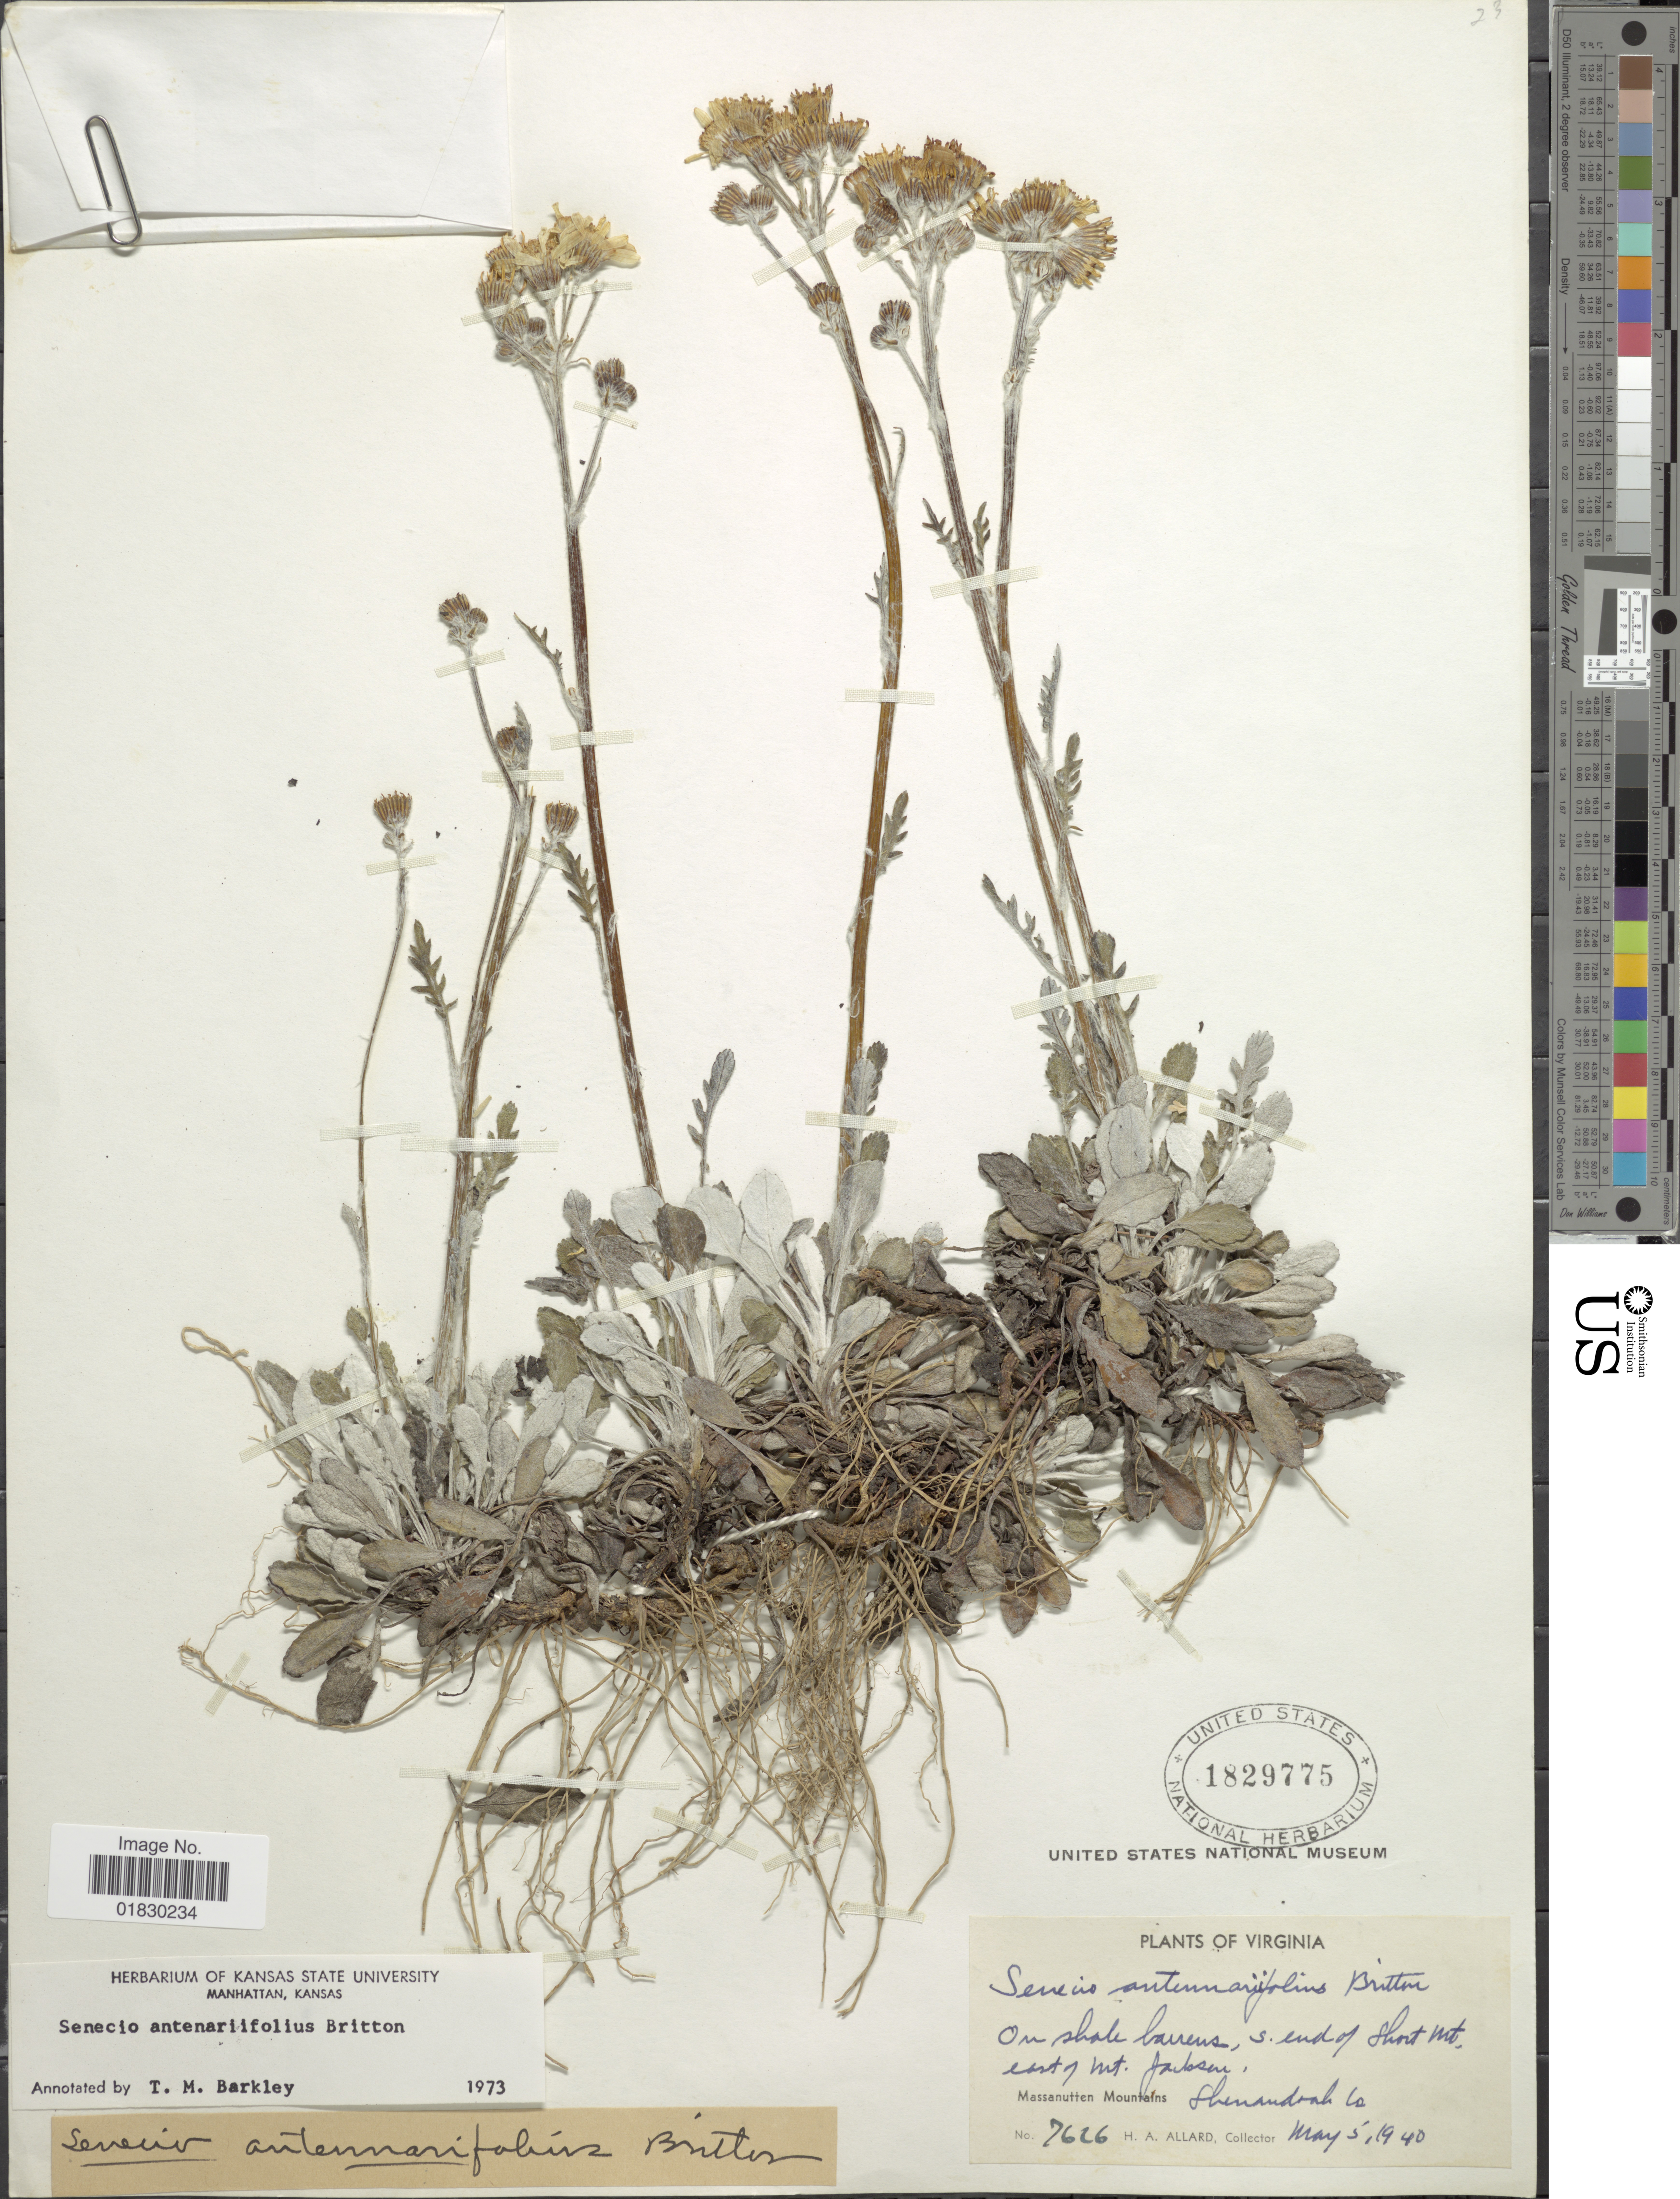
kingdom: Plantae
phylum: Tracheophyta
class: Magnoliopsida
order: Asterales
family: Asteraceae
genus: Packera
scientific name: Packera antennariifolia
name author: (Britton) W.A. Weber & Á. Löve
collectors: H. A. Allard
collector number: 7626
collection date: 1940-05-05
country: United States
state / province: Virginia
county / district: Shenandoah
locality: S. end of Short Mt., east of Mt. Jackson, Massanutten Mountains, Shenandoah Co.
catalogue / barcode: US 1829775